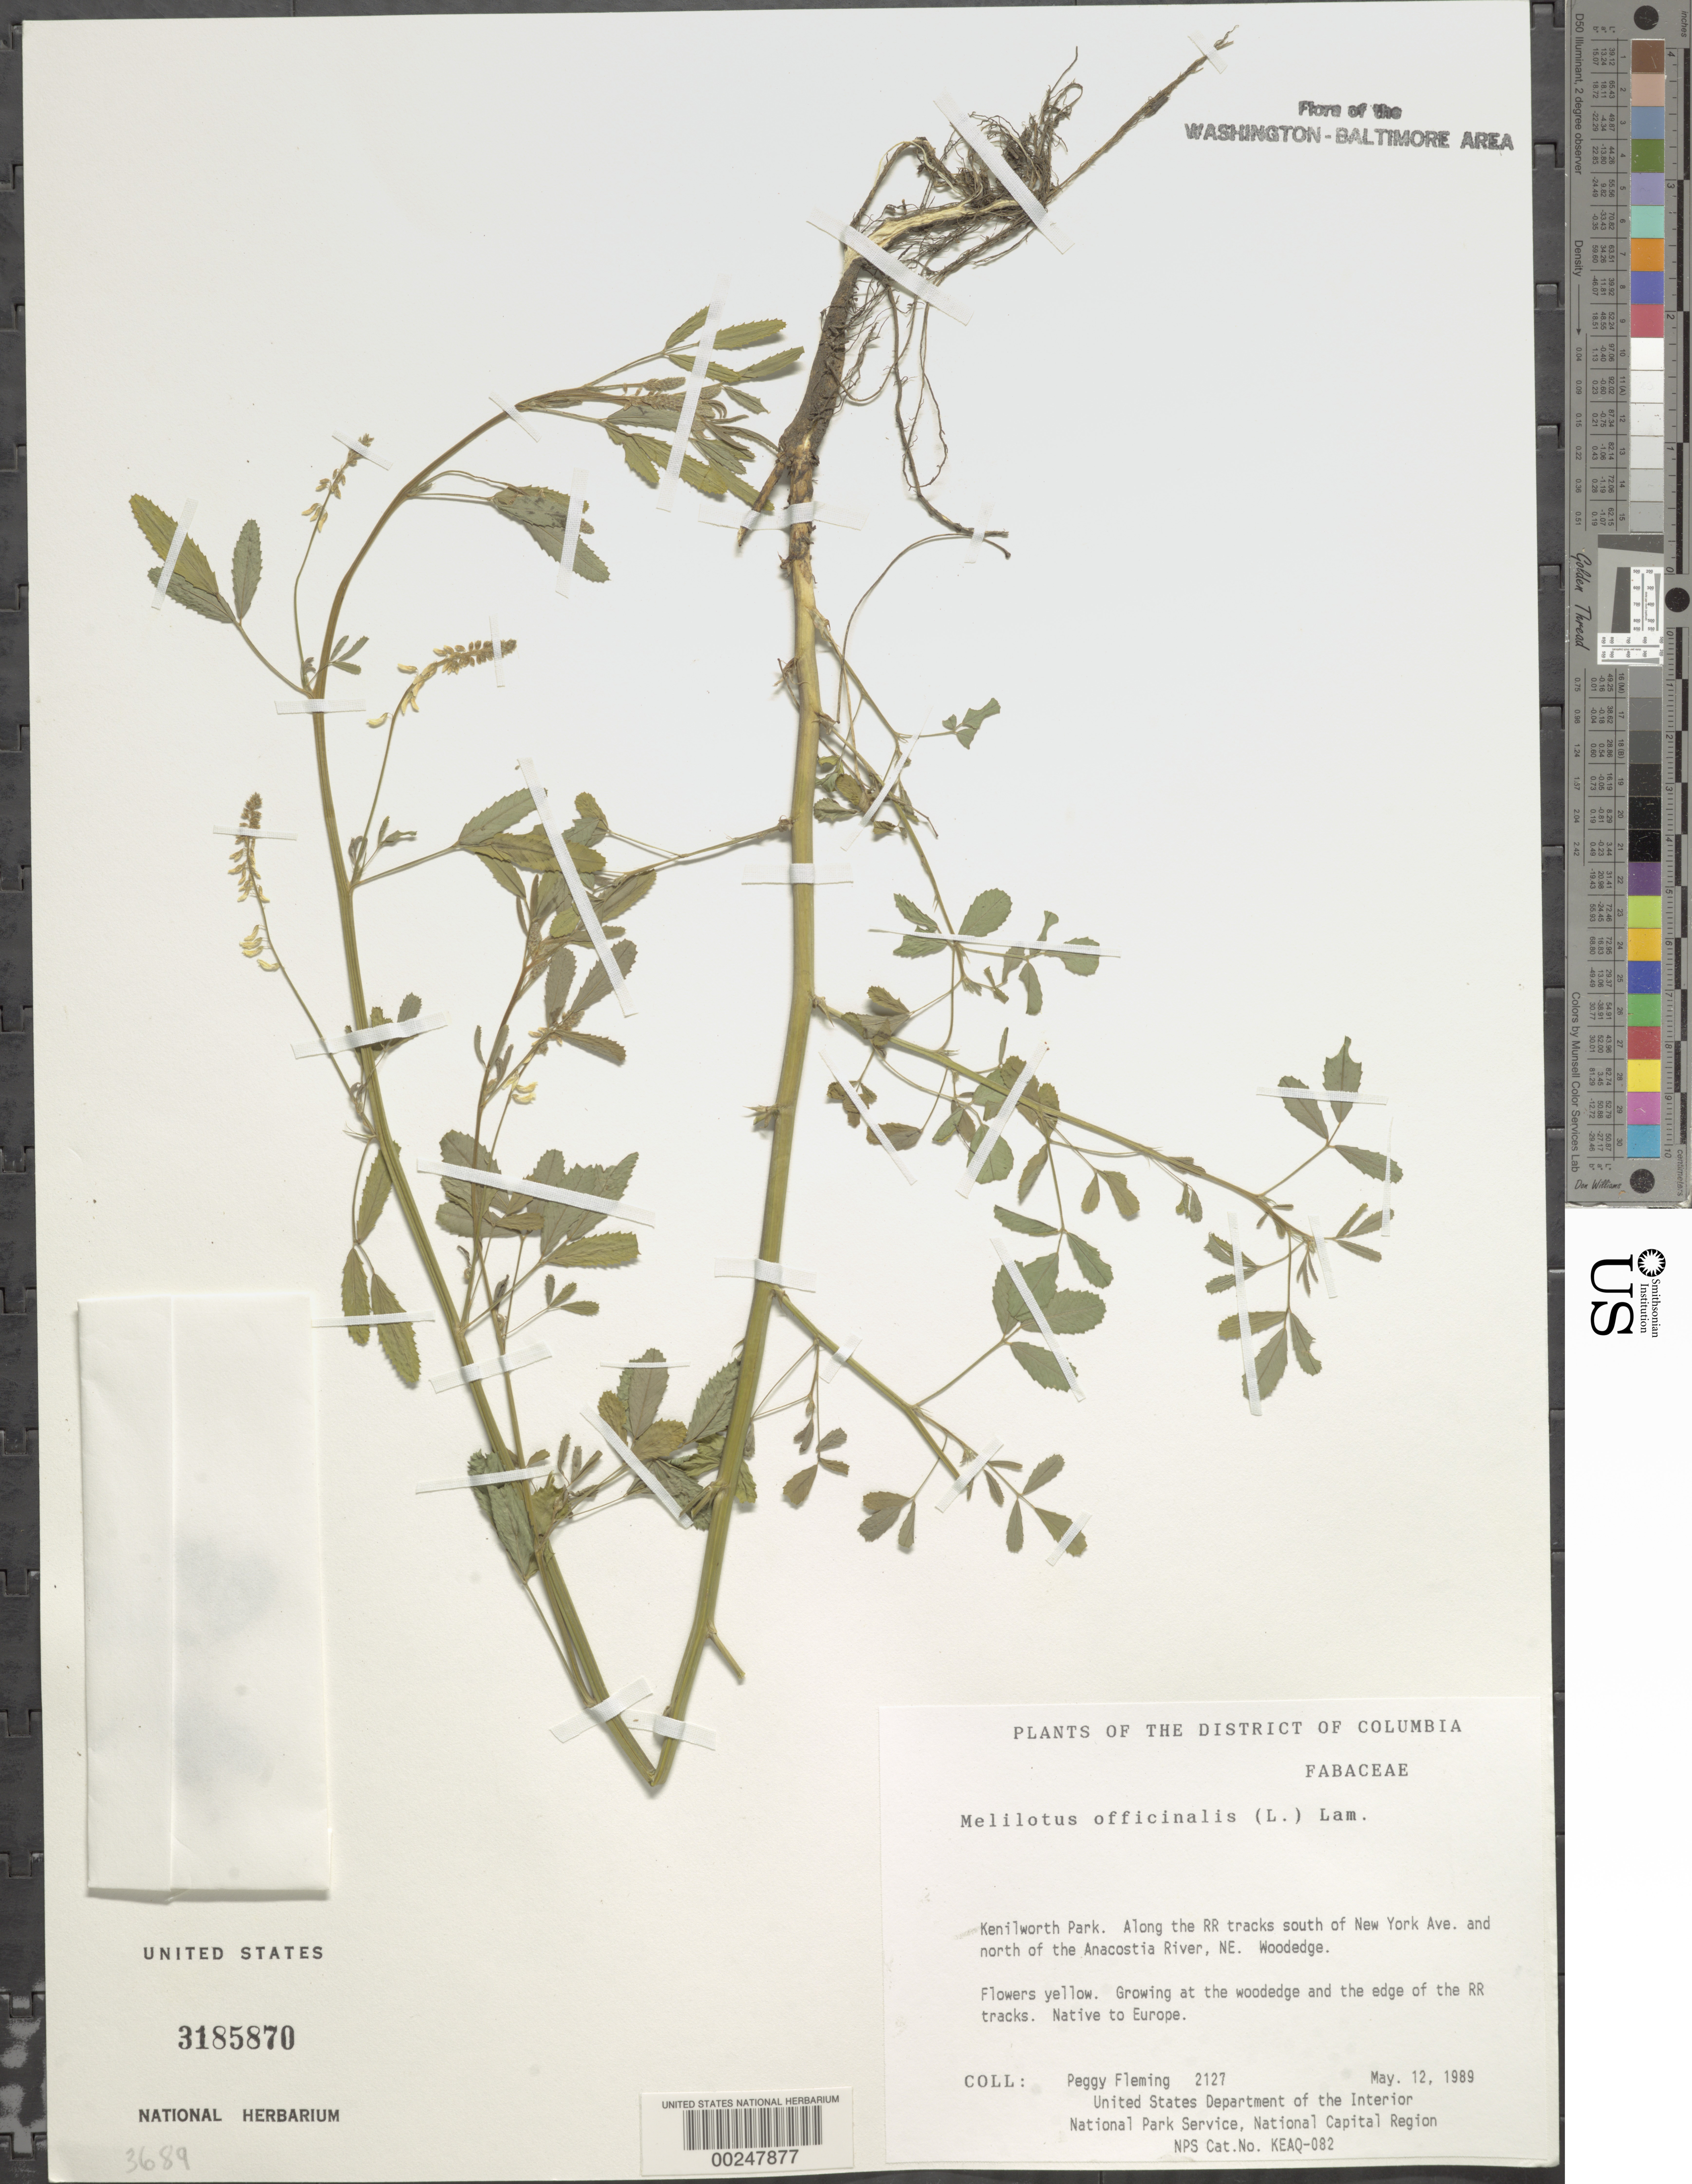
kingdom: Plantae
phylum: Tracheophyta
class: Magnoliopsida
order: Fabales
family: Fabaceae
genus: Melilotus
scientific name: Melilotus officinalis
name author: (L.) Lam.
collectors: P. Fleming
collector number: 2127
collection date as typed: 12 May 1989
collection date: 1989-05-12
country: United States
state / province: District of Columbia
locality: Kenilworth Park, along the RR Tracks S of NY Ave and N of Anacostia River, NE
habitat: Woodedge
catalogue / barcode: US 3185870